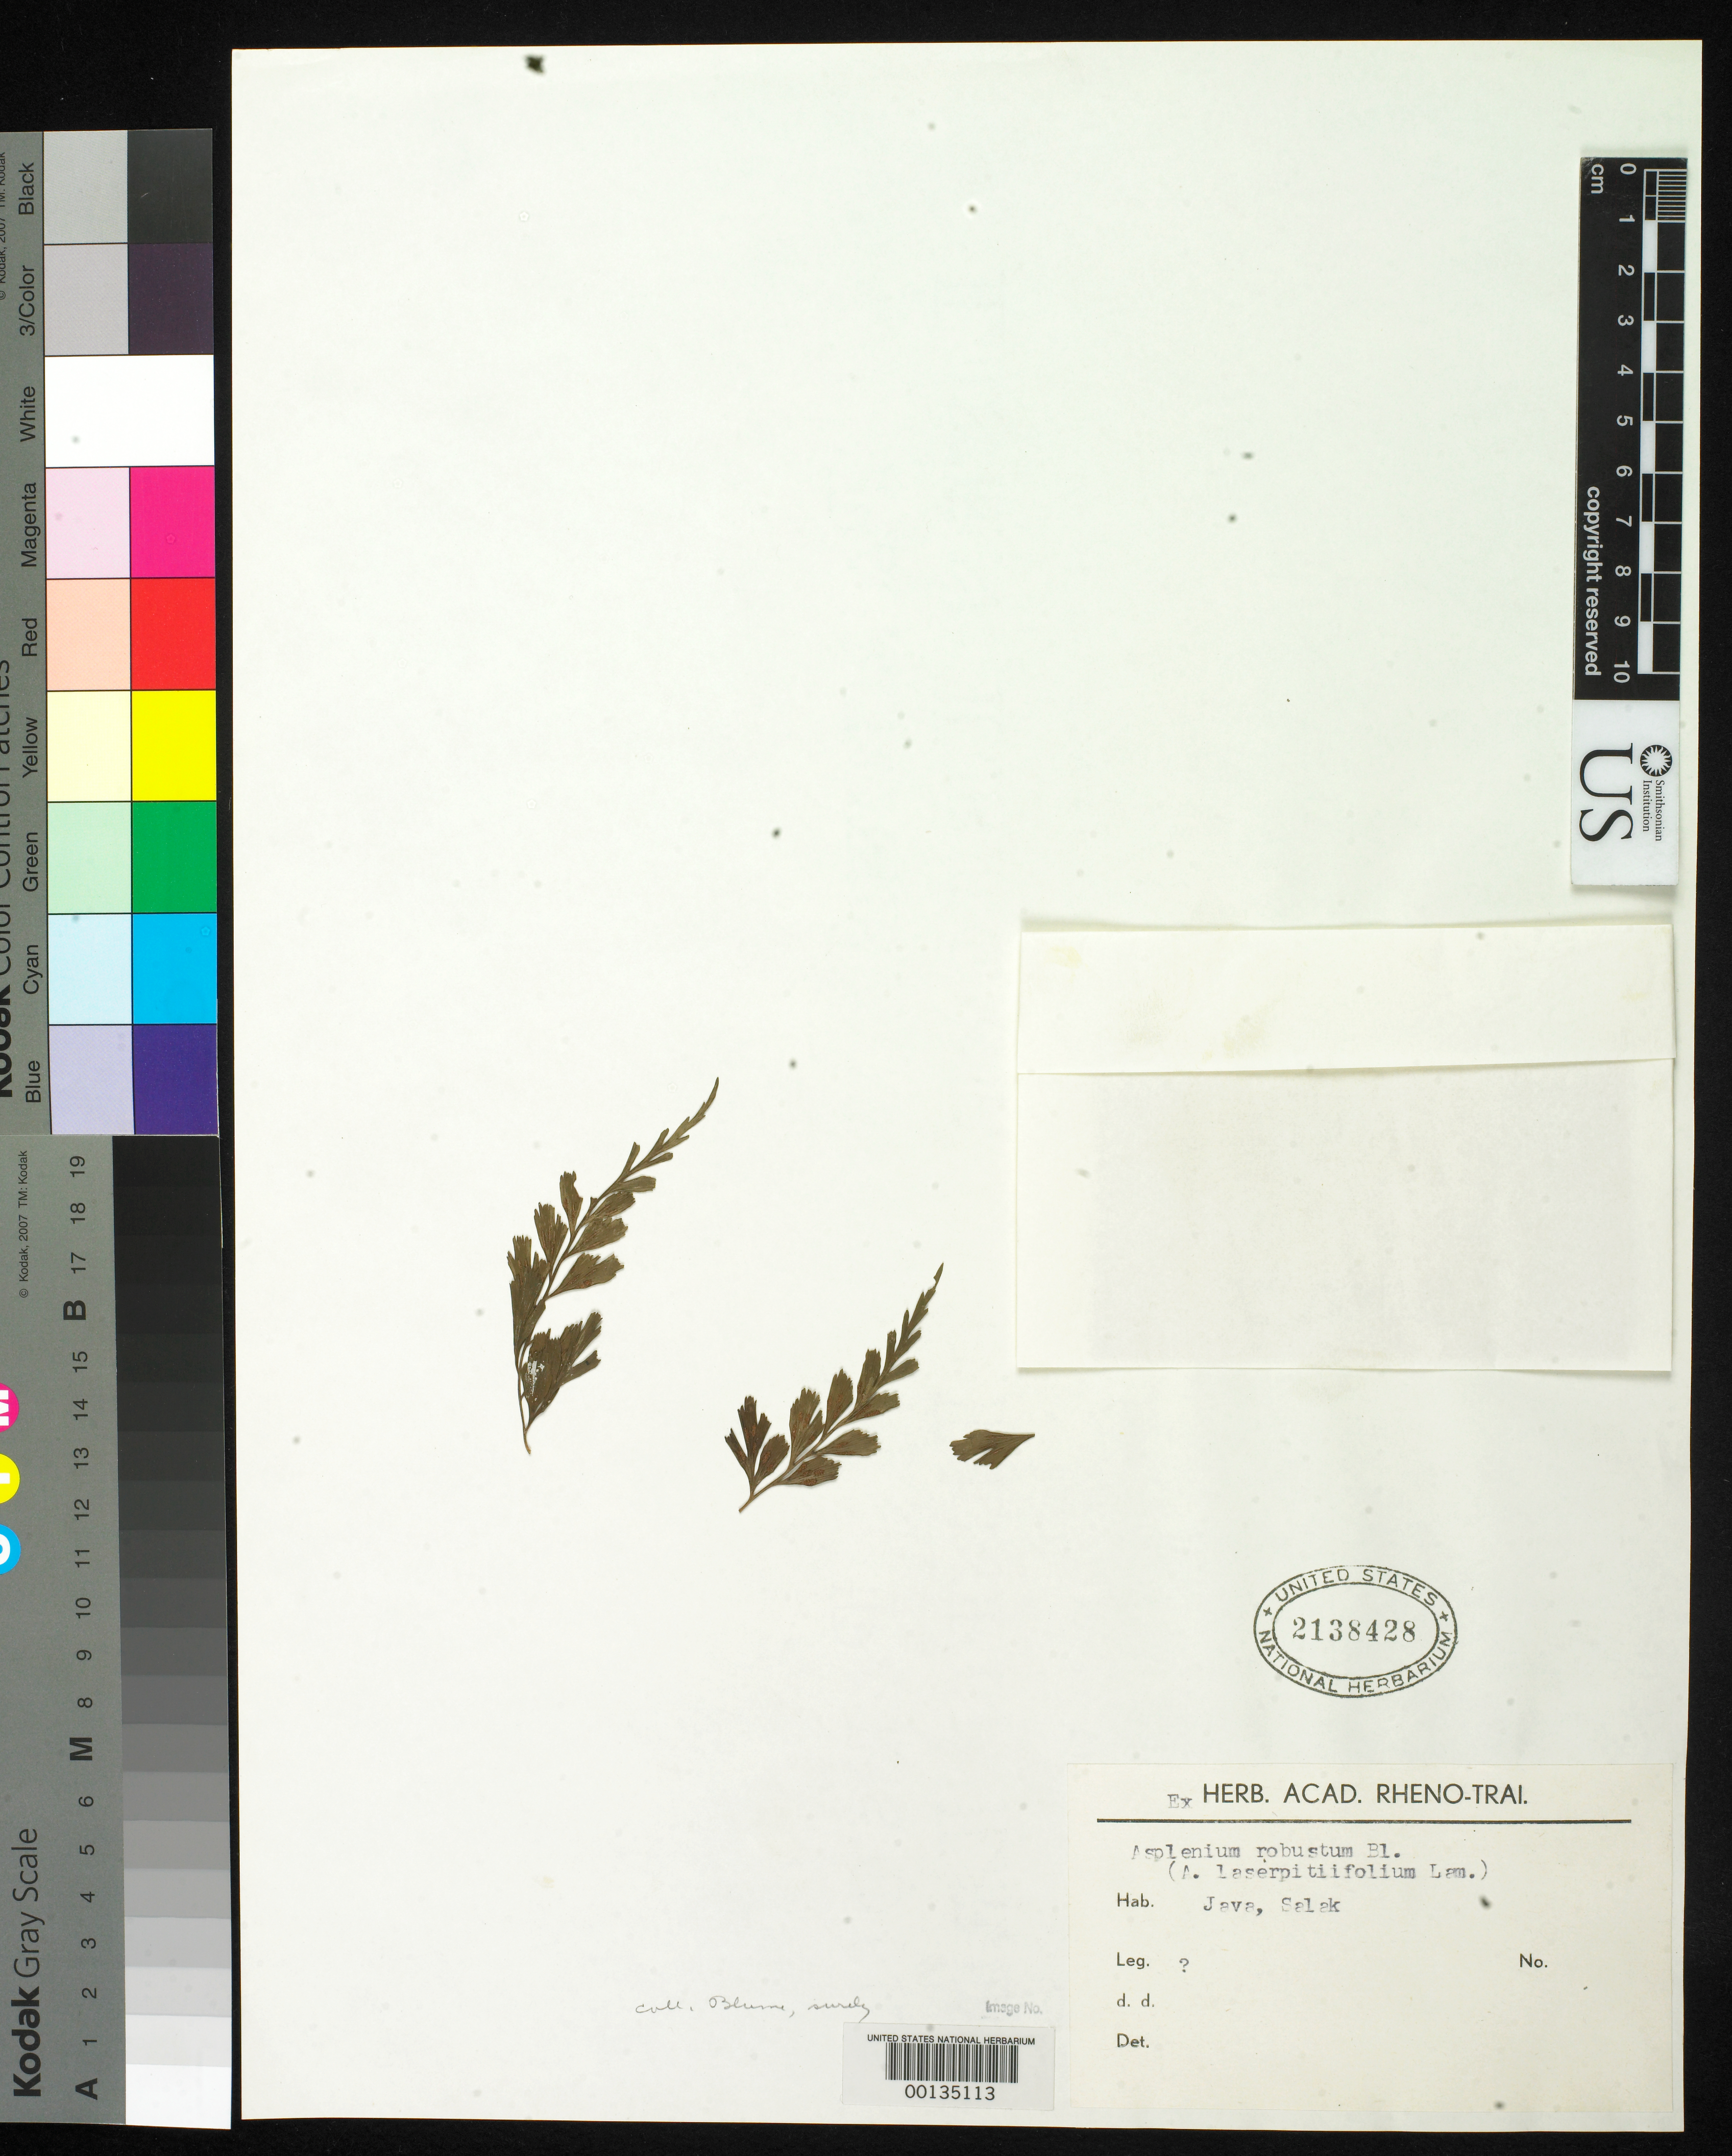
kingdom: Plantae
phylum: Tracheophyta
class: Polypodiopsida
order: Polypodiales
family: Aspleniaceae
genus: Asplenium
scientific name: Asplenium robustum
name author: Blume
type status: Isotype Fragment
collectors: C. L. von Blume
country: Indonesia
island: Java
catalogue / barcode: US 2138428